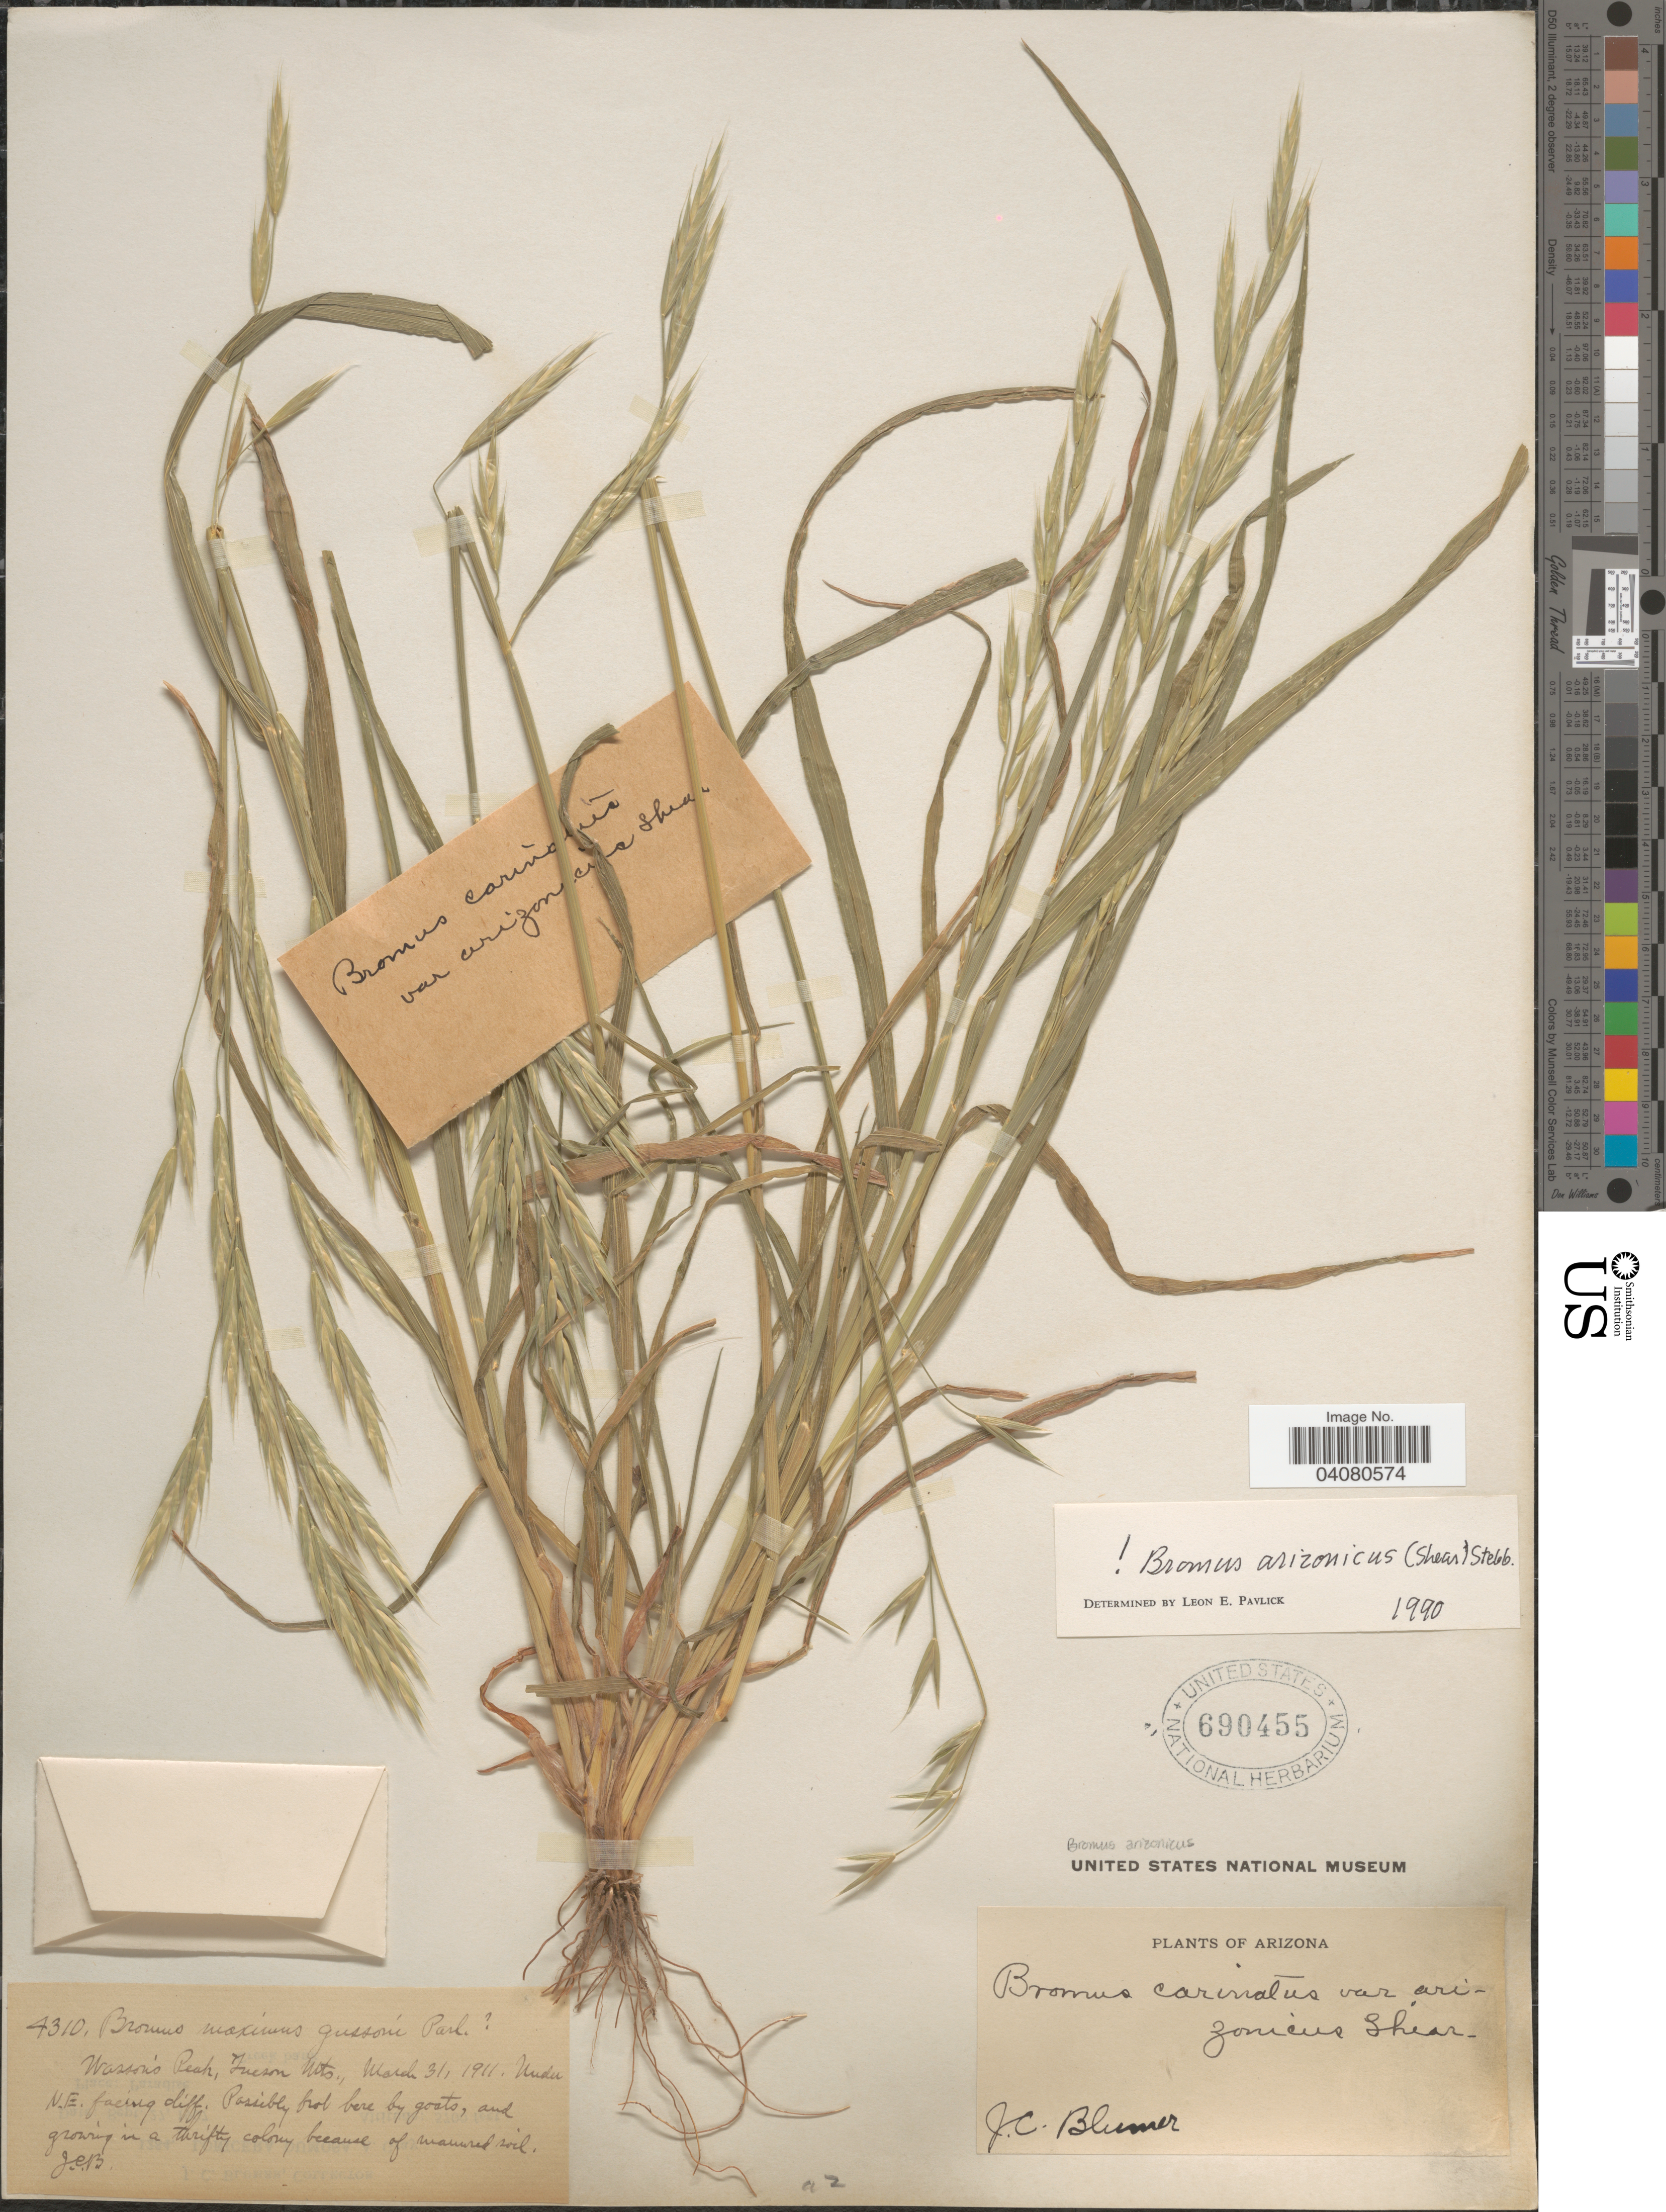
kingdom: Plantae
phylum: Tracheophyta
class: Liliopsida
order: Poales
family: Poaceae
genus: Bromus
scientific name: Bromus arizonicus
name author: (Shear) Stebbins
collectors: J. C. Blumer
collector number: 4310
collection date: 1911-03-31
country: United States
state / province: Arizona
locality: Wasson's Peak, Tucson Mts., Under N.E. facing cliff.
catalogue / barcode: US 690455